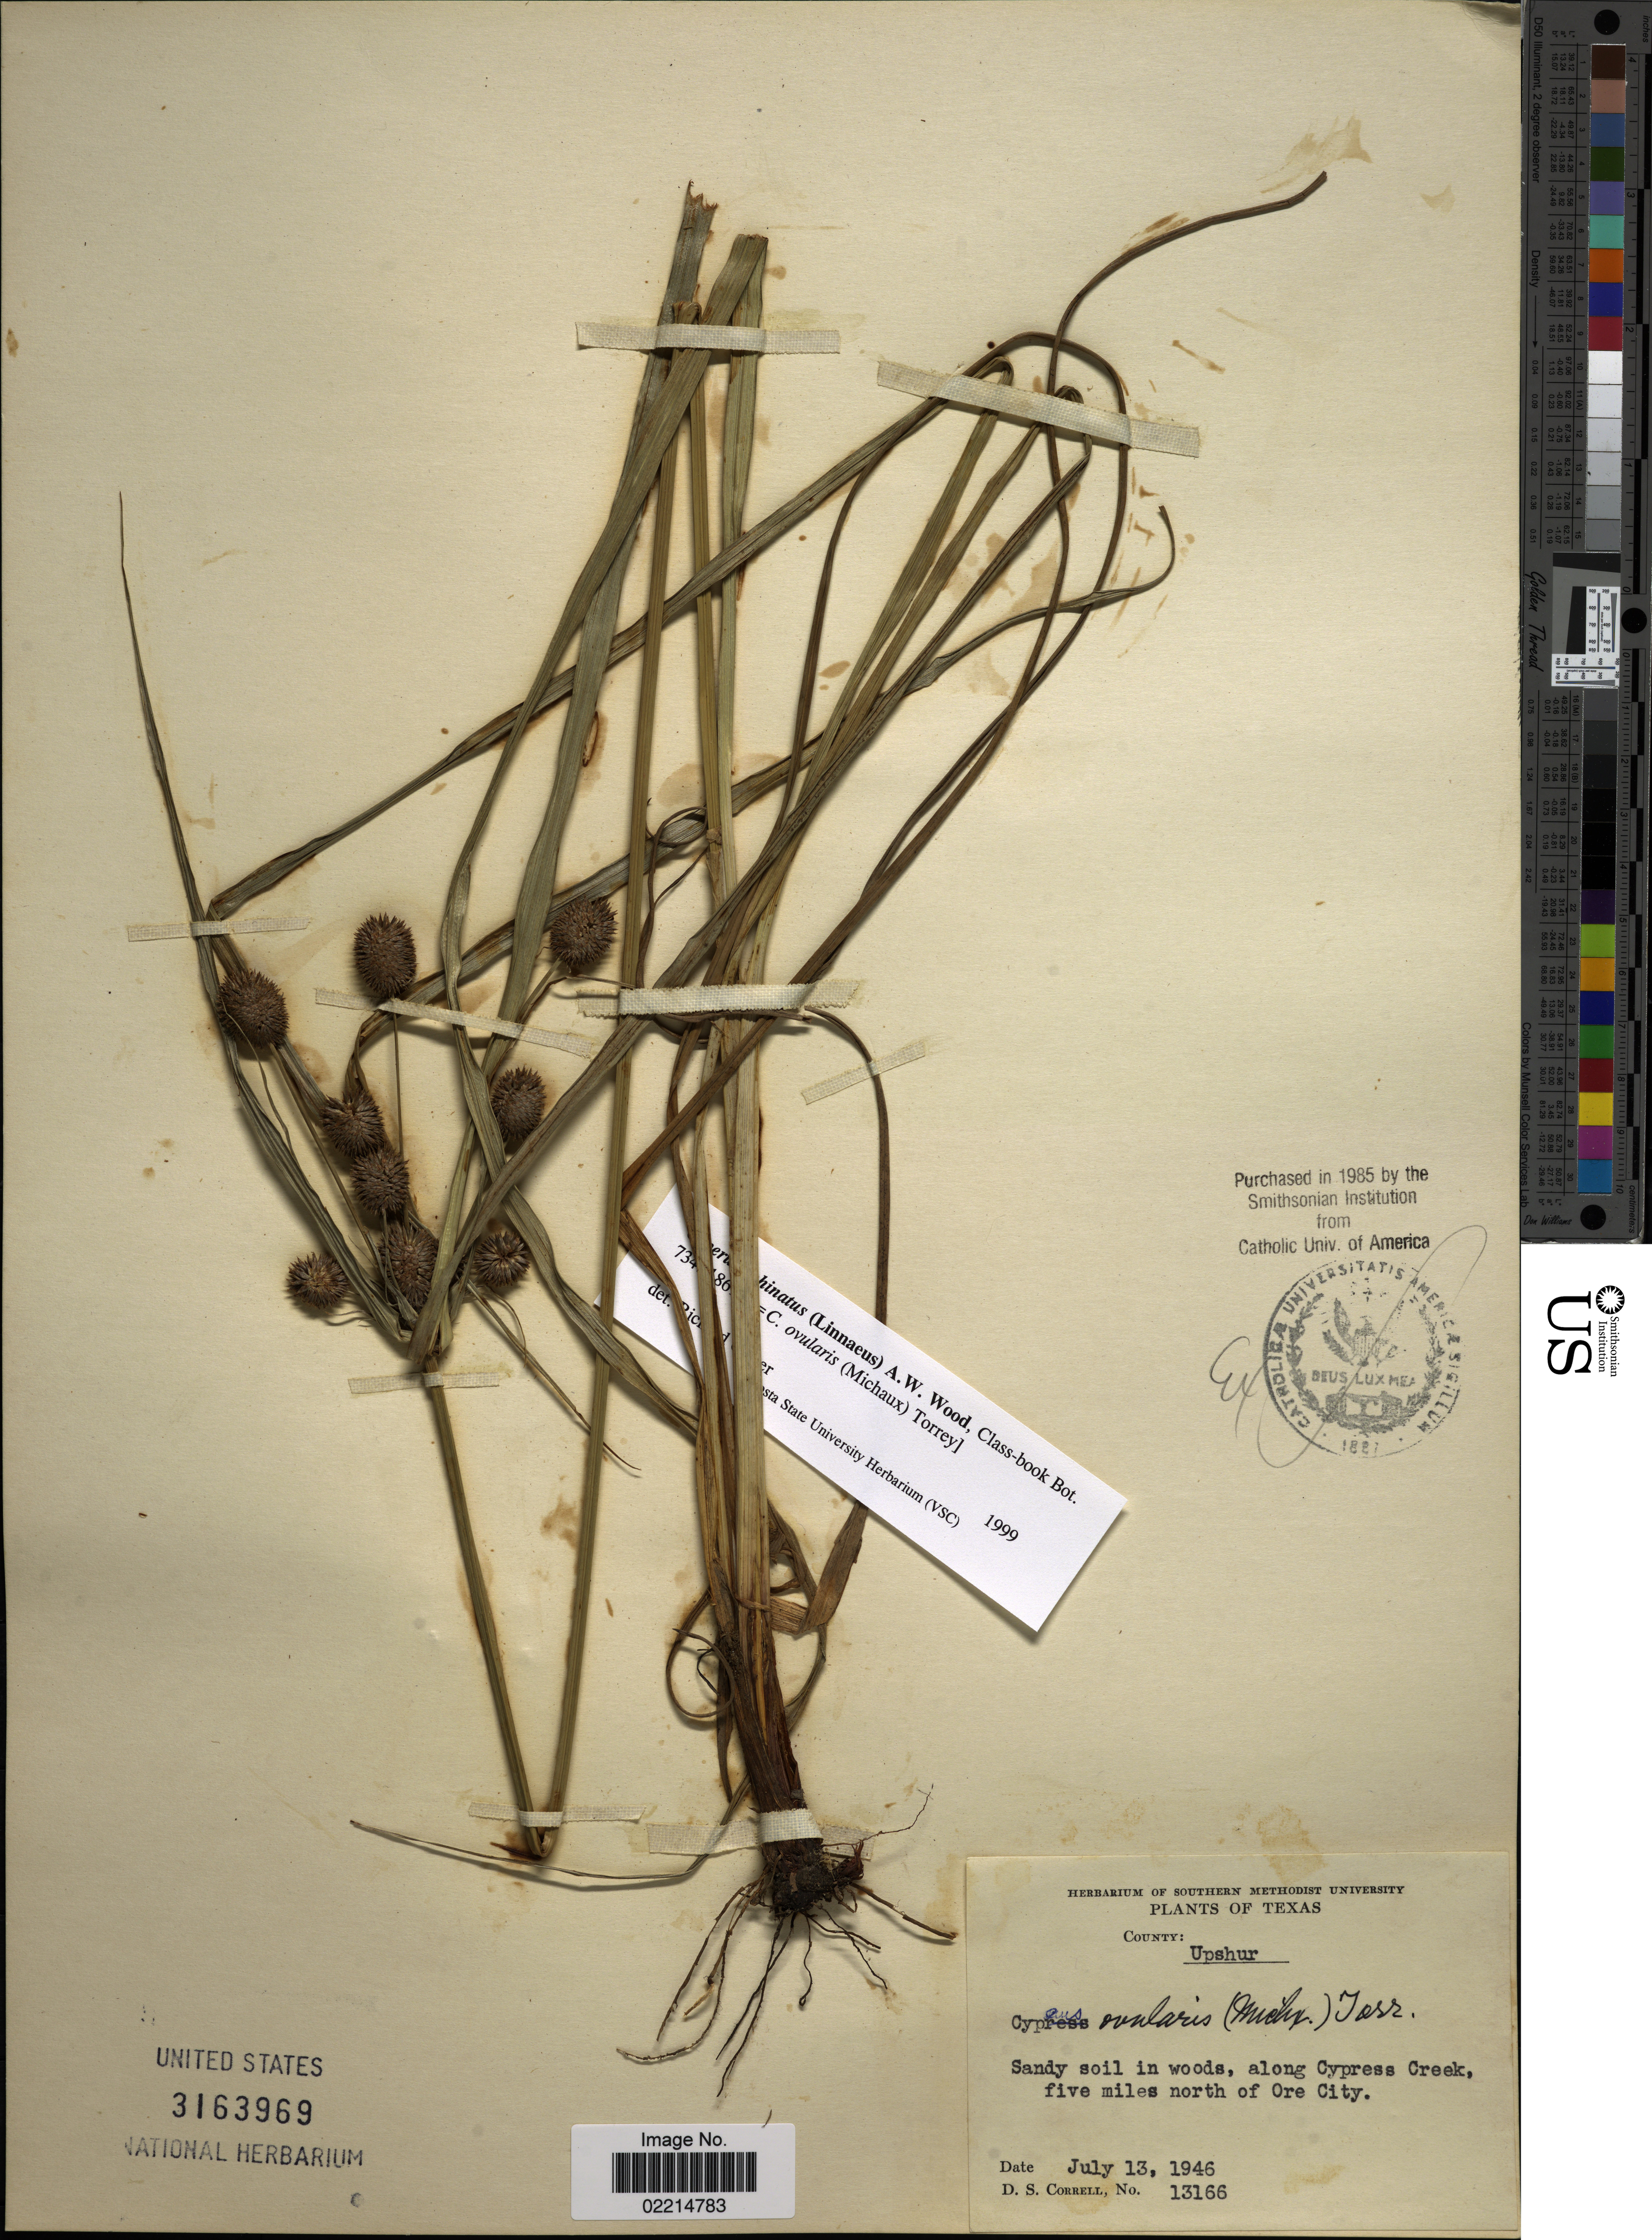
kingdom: Plantae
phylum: Tracheophyta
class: Liliopsida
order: Poales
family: Cyperaceae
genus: Cyperus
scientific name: Cyperus echinatus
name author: (L.) Alph. Wood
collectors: D. S. Correll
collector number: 13166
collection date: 1946-07-13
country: United States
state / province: Texas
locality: County: Upshur. Sandy soil in woods, along Cypress Creek, five miles north of Ore City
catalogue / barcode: US 3163969